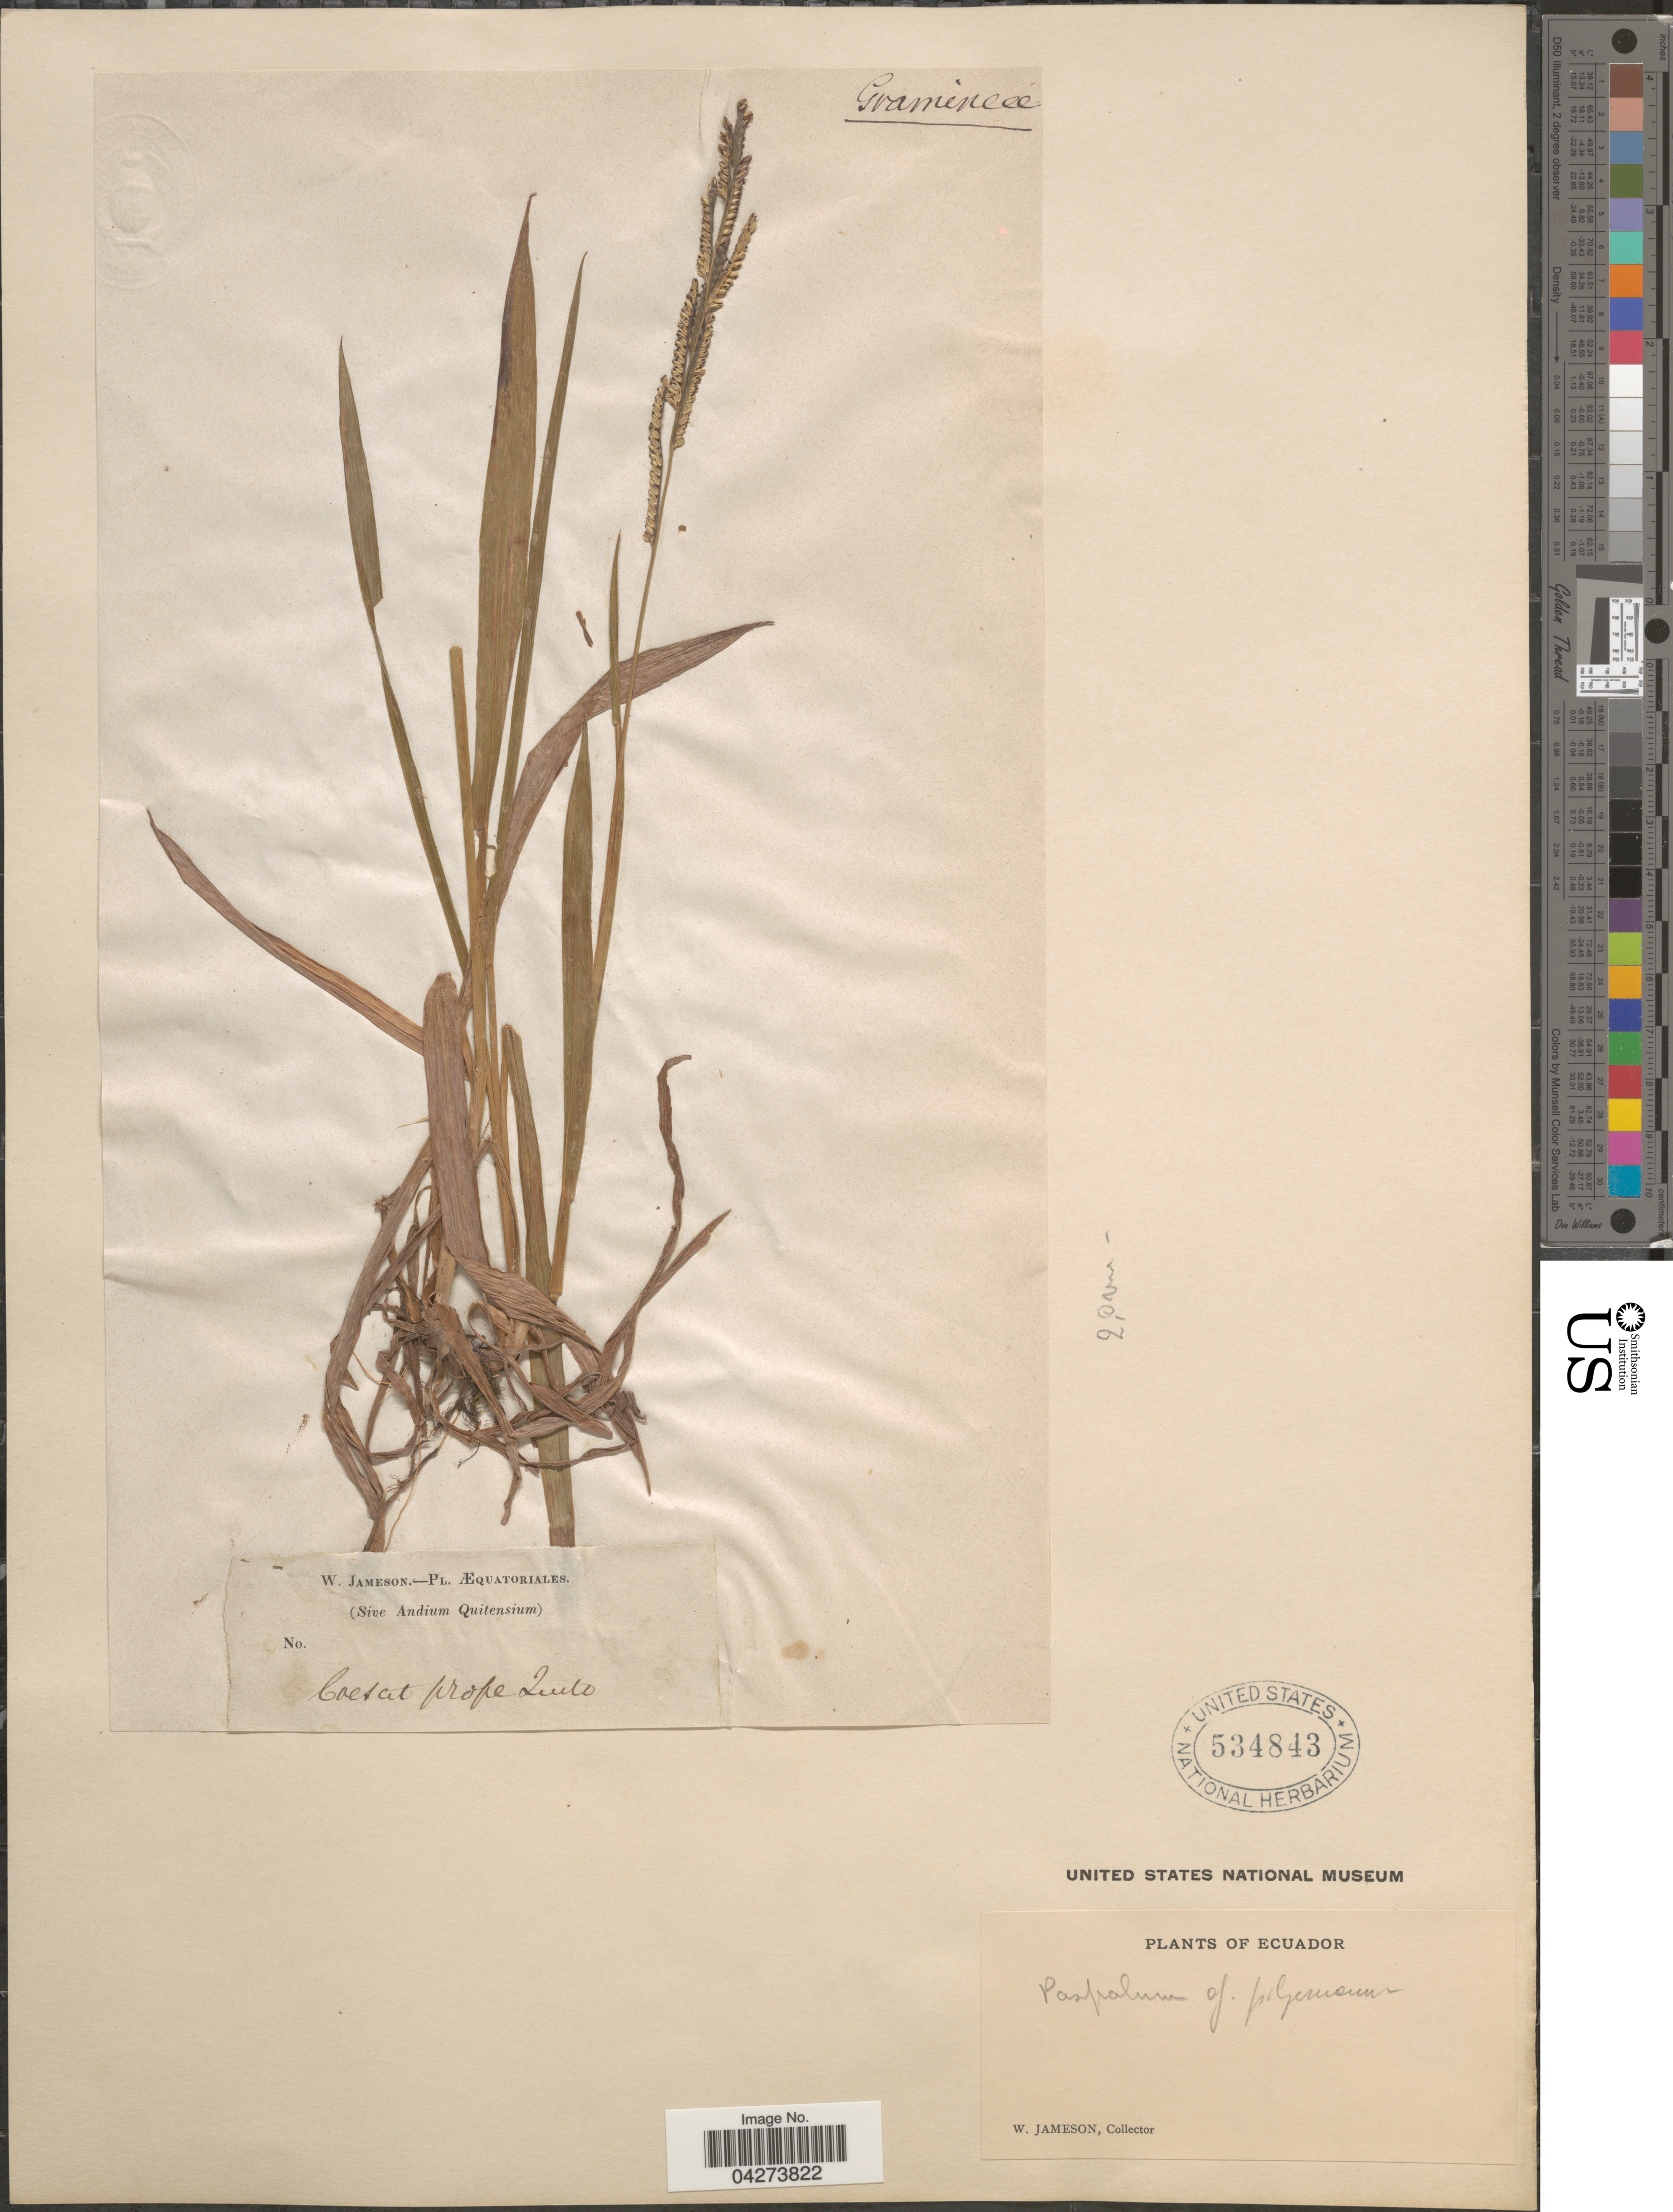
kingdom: Plantae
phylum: Tracheophyta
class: Liliopsida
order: Poales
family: Poaceae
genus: Paspalum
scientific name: Paspalum pilgerianum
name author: Chase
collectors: W. Jameson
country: Ecuador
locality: Coesat prope Quito.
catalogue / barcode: US 534843